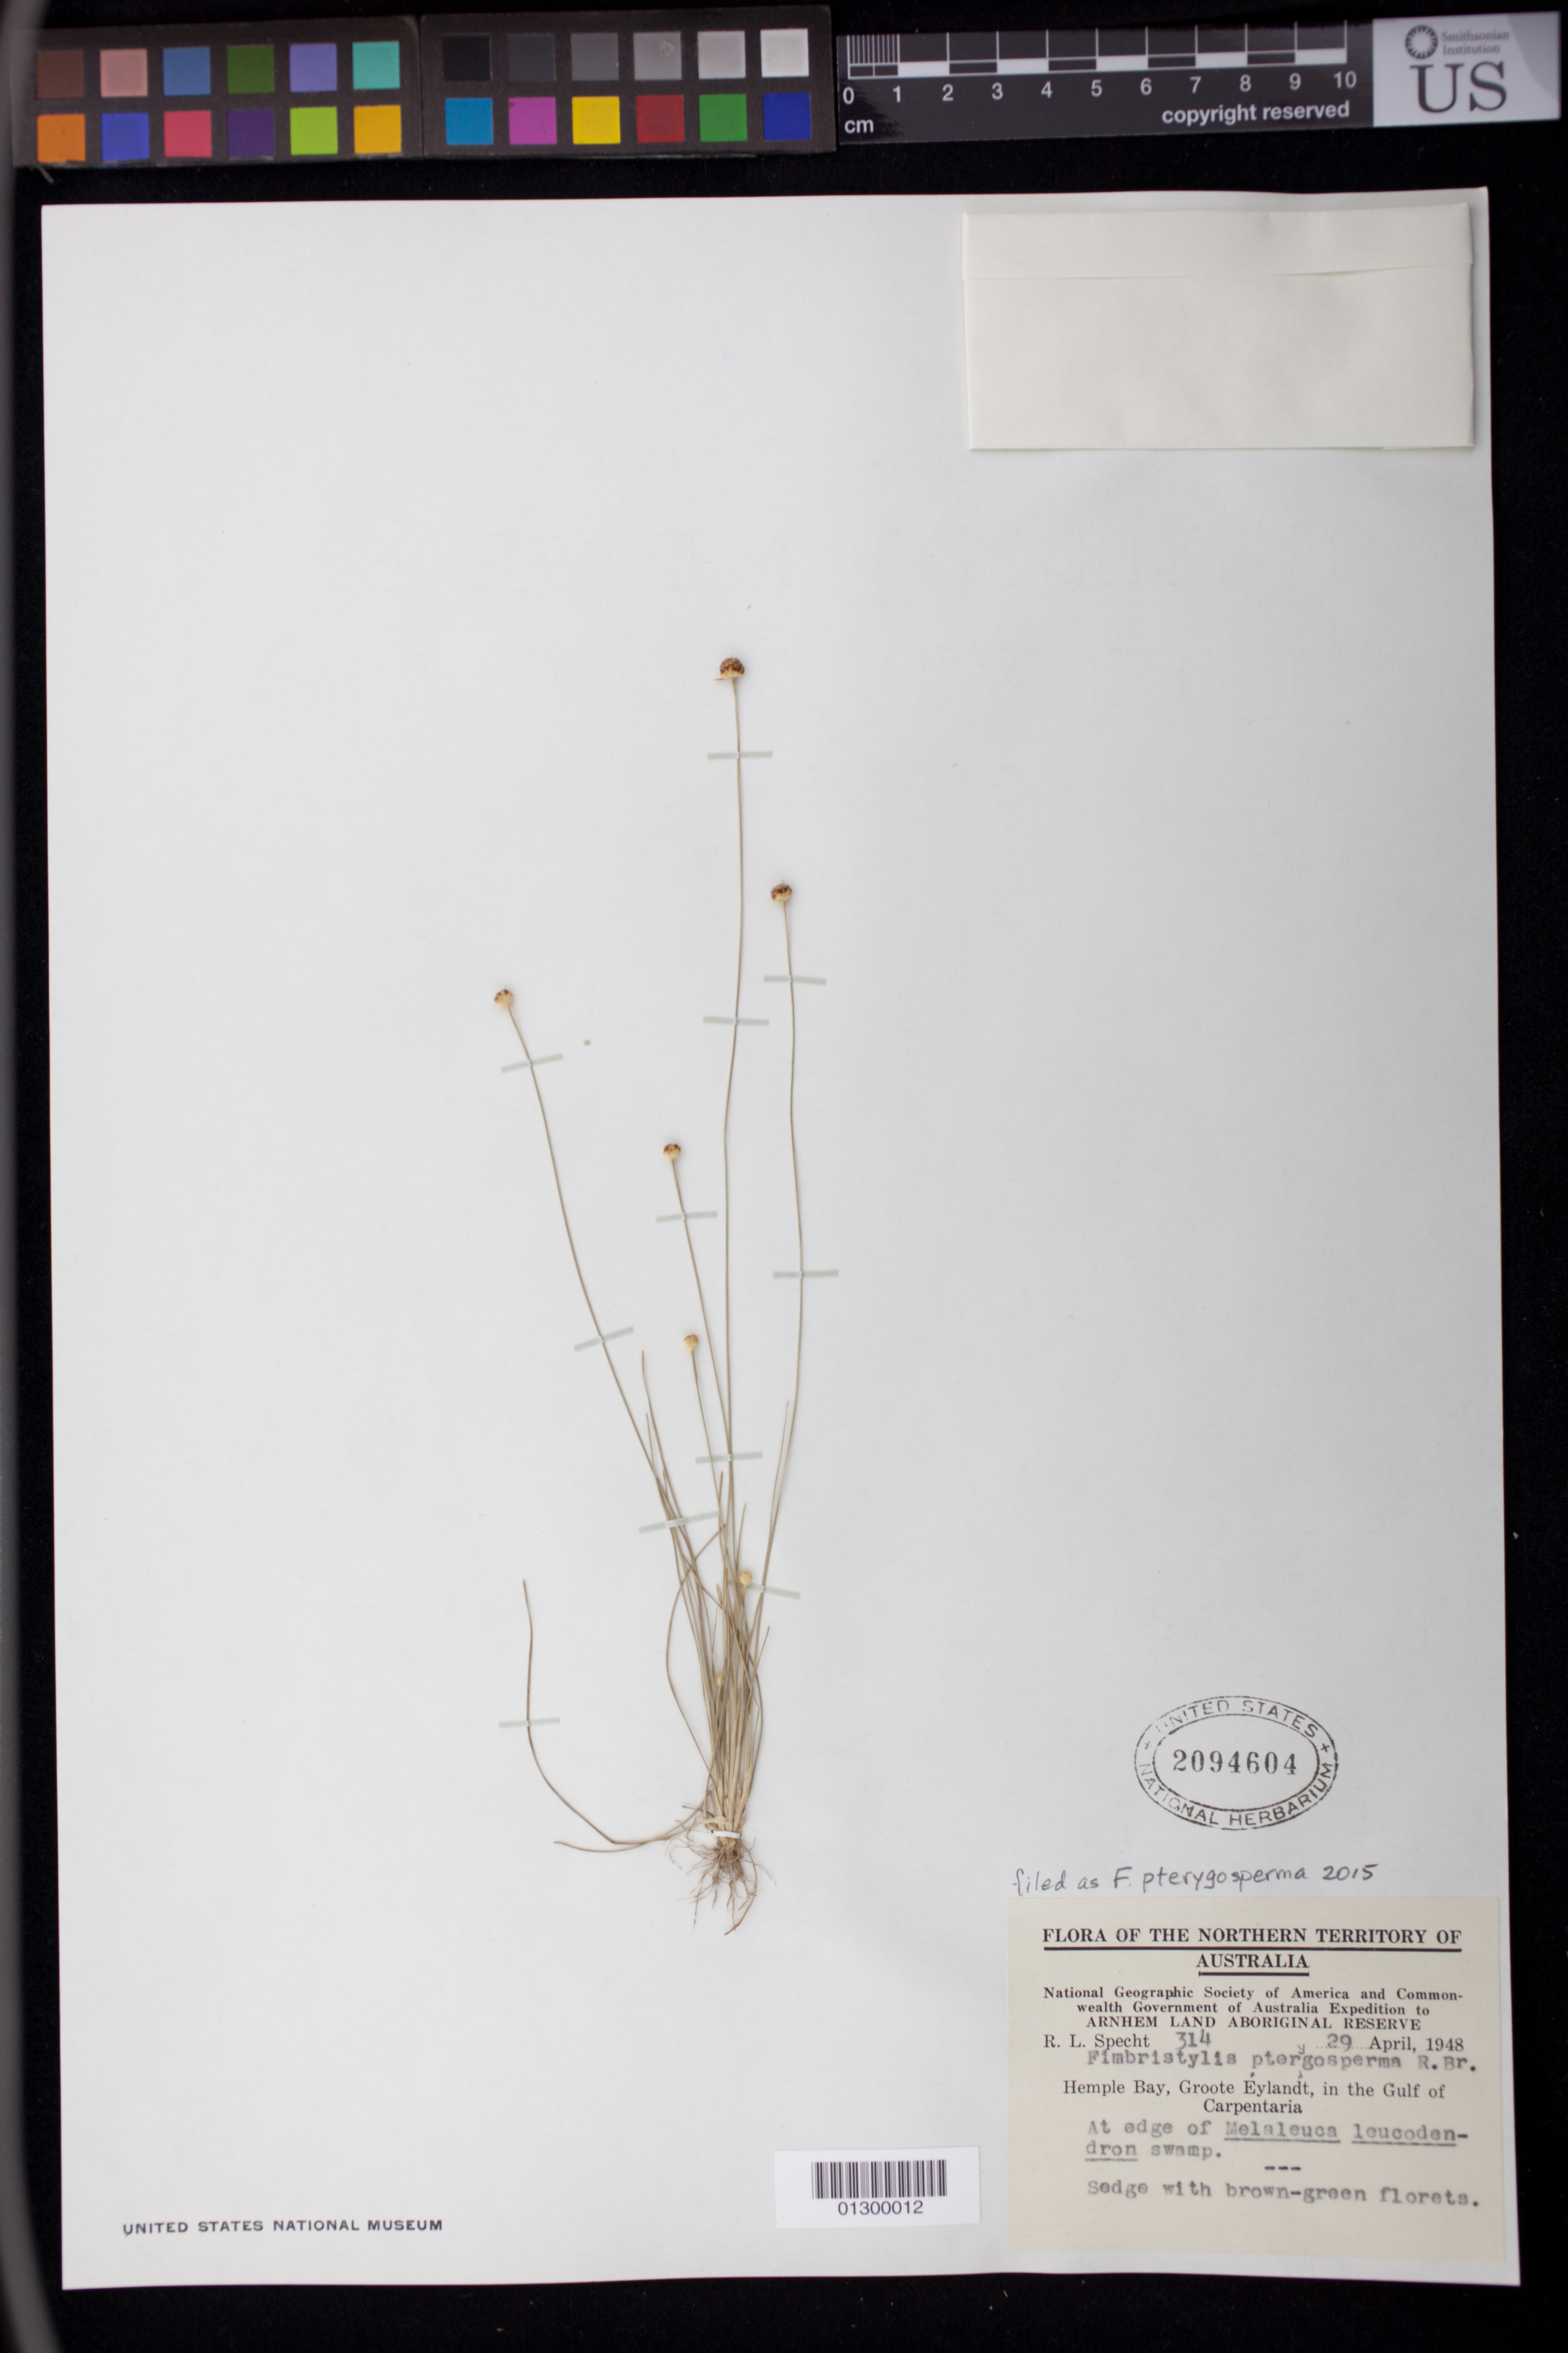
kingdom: Plantae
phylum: Tracheophyta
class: Liliopsida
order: Poales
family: Cyperaceae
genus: Fimbristylis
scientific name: Fimbristylis pterygosperma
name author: R. Br.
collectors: R. L. Specht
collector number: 314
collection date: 1948-04-29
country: Australia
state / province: Northern Territory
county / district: East Arnhem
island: Groote Eylandt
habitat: At edge of Melaleuca leucodendron swamp,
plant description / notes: Sedge with brown-green florets.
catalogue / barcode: US 2094604